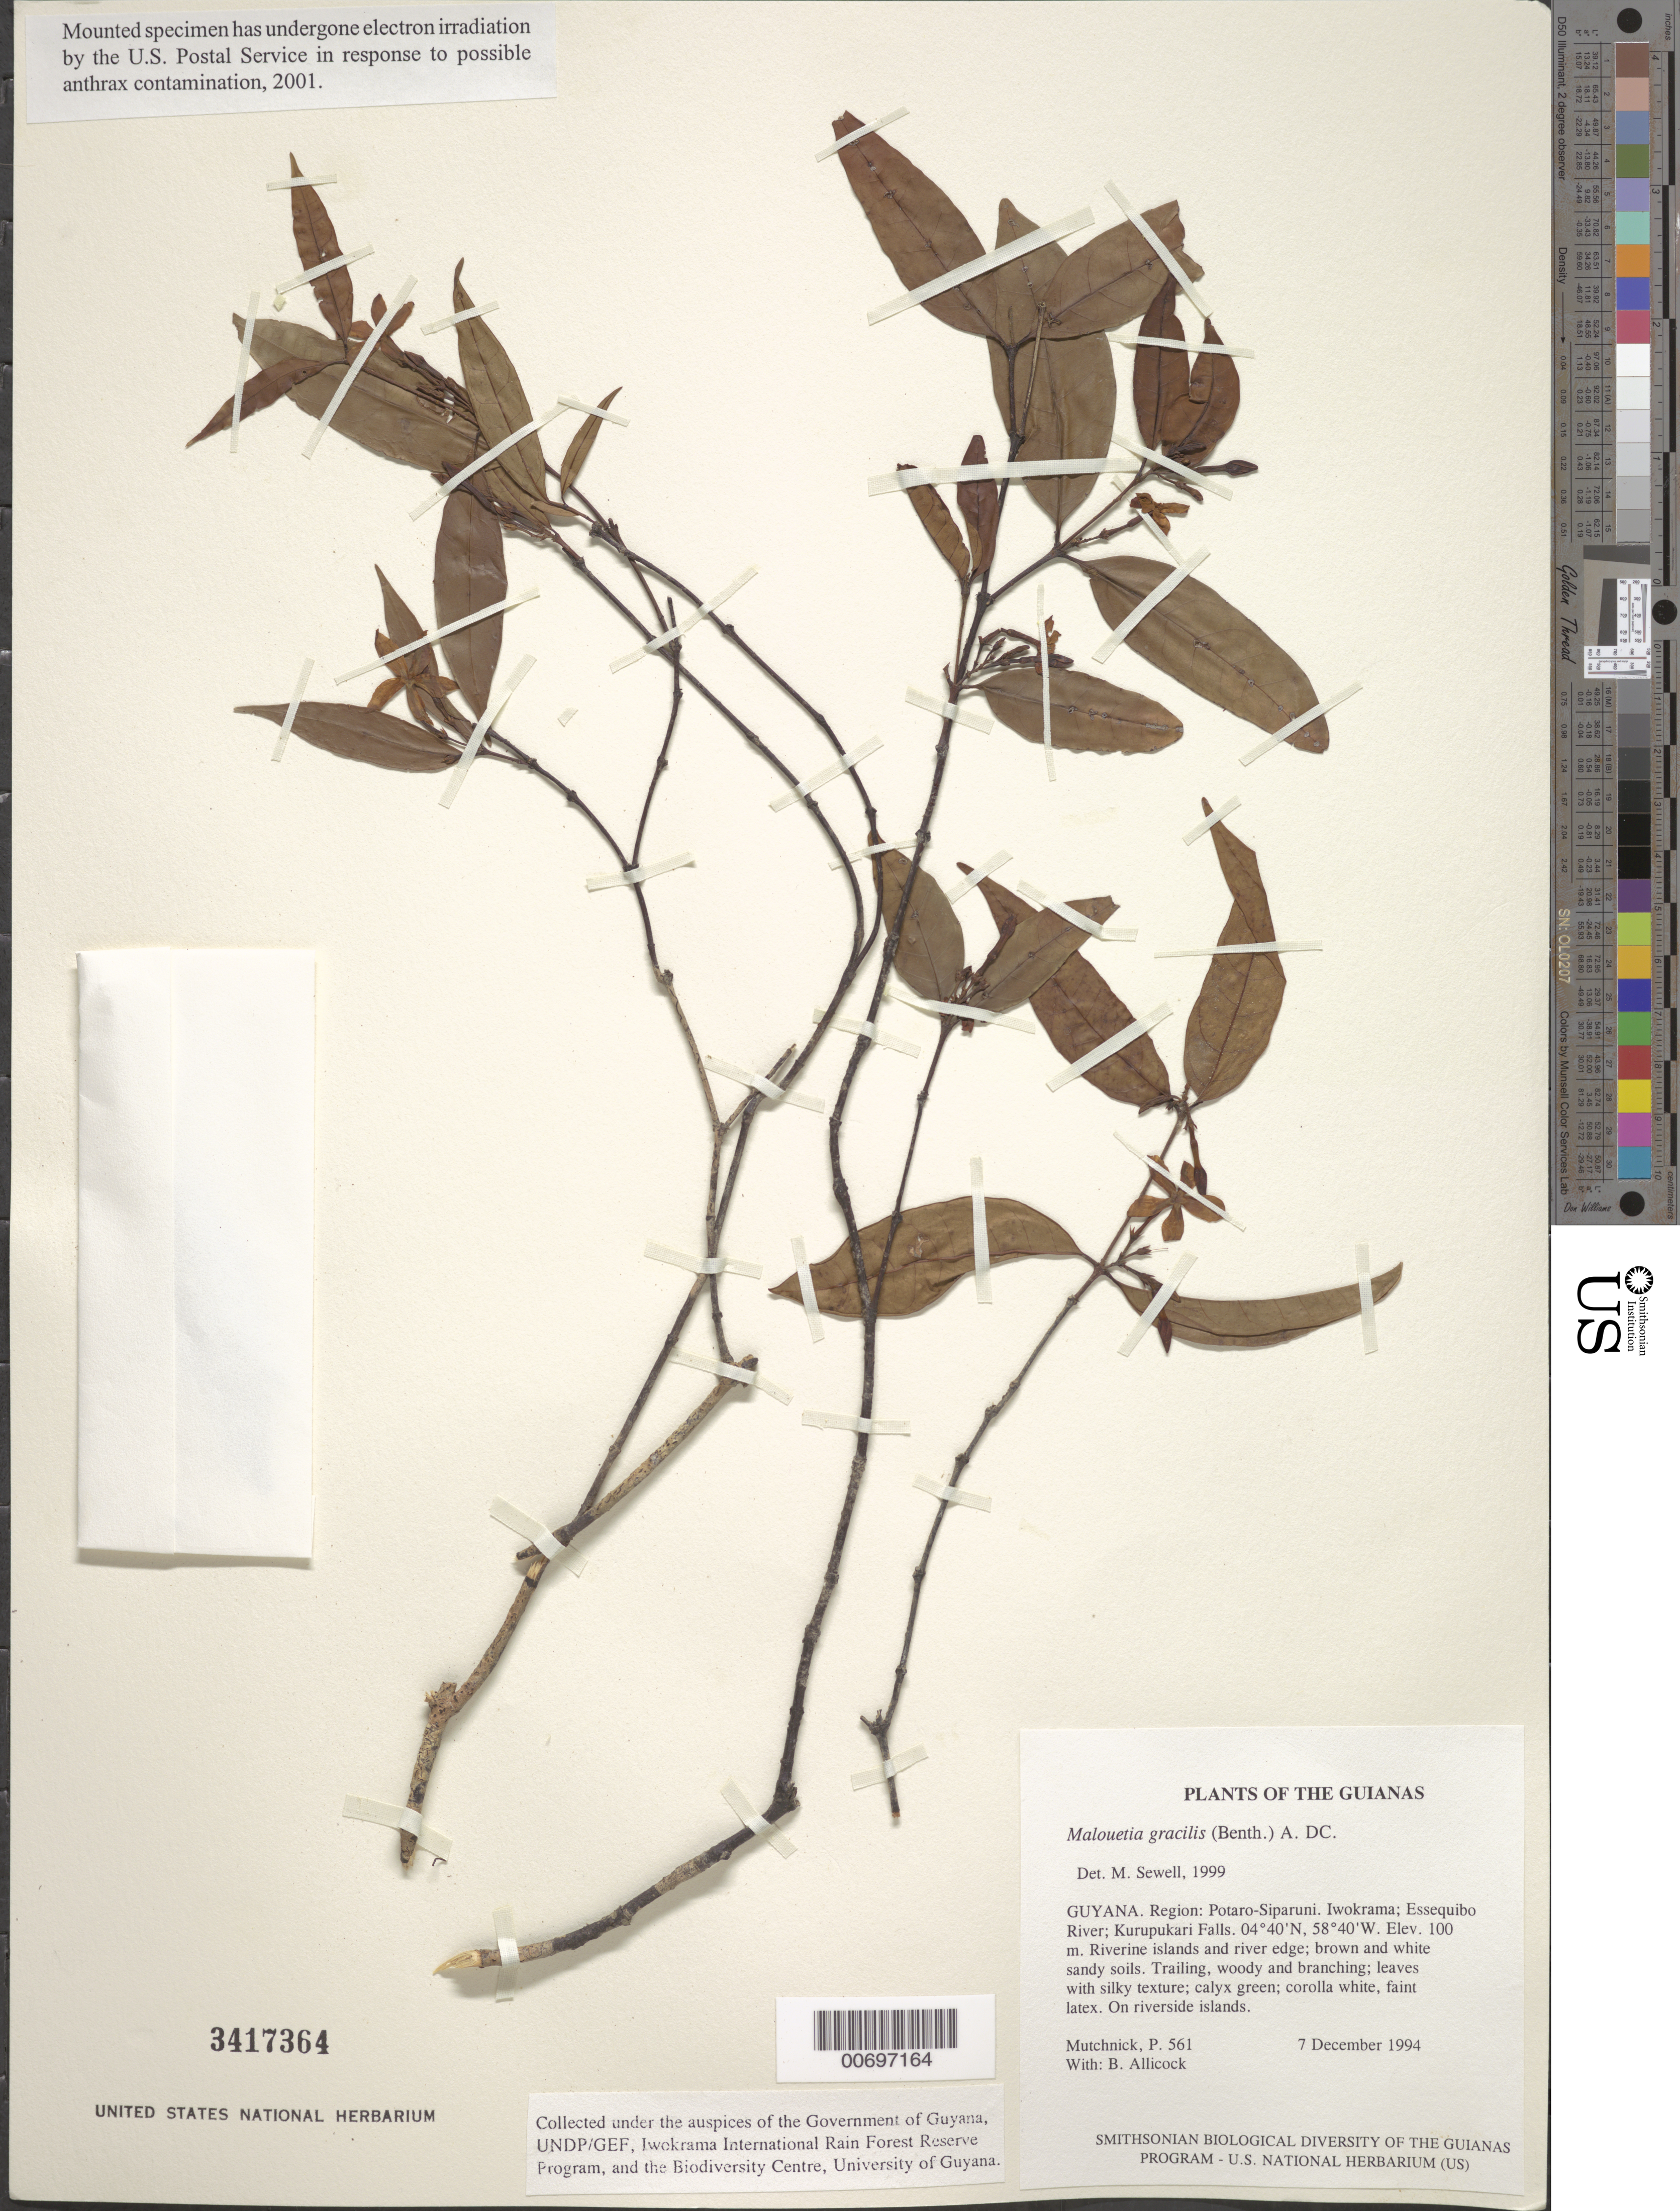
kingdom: Plantae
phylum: Tracheophyta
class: Magnoliopsida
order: Gentianales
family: Apocynaceae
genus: Malouetia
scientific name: Malouetia gracilis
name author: (Benth.) A. DC.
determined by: Sewell, M.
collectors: P. Mutchnick & B. Allicock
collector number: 561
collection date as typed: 7 December 1994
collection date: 1994-12-07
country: Guyana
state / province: Potaro-Siparuni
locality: Iwokrama; Essequibo River; Kurupukari Falls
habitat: Riverine islands and river edge; brown and white sandy soils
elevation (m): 100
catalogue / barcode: US 3417364